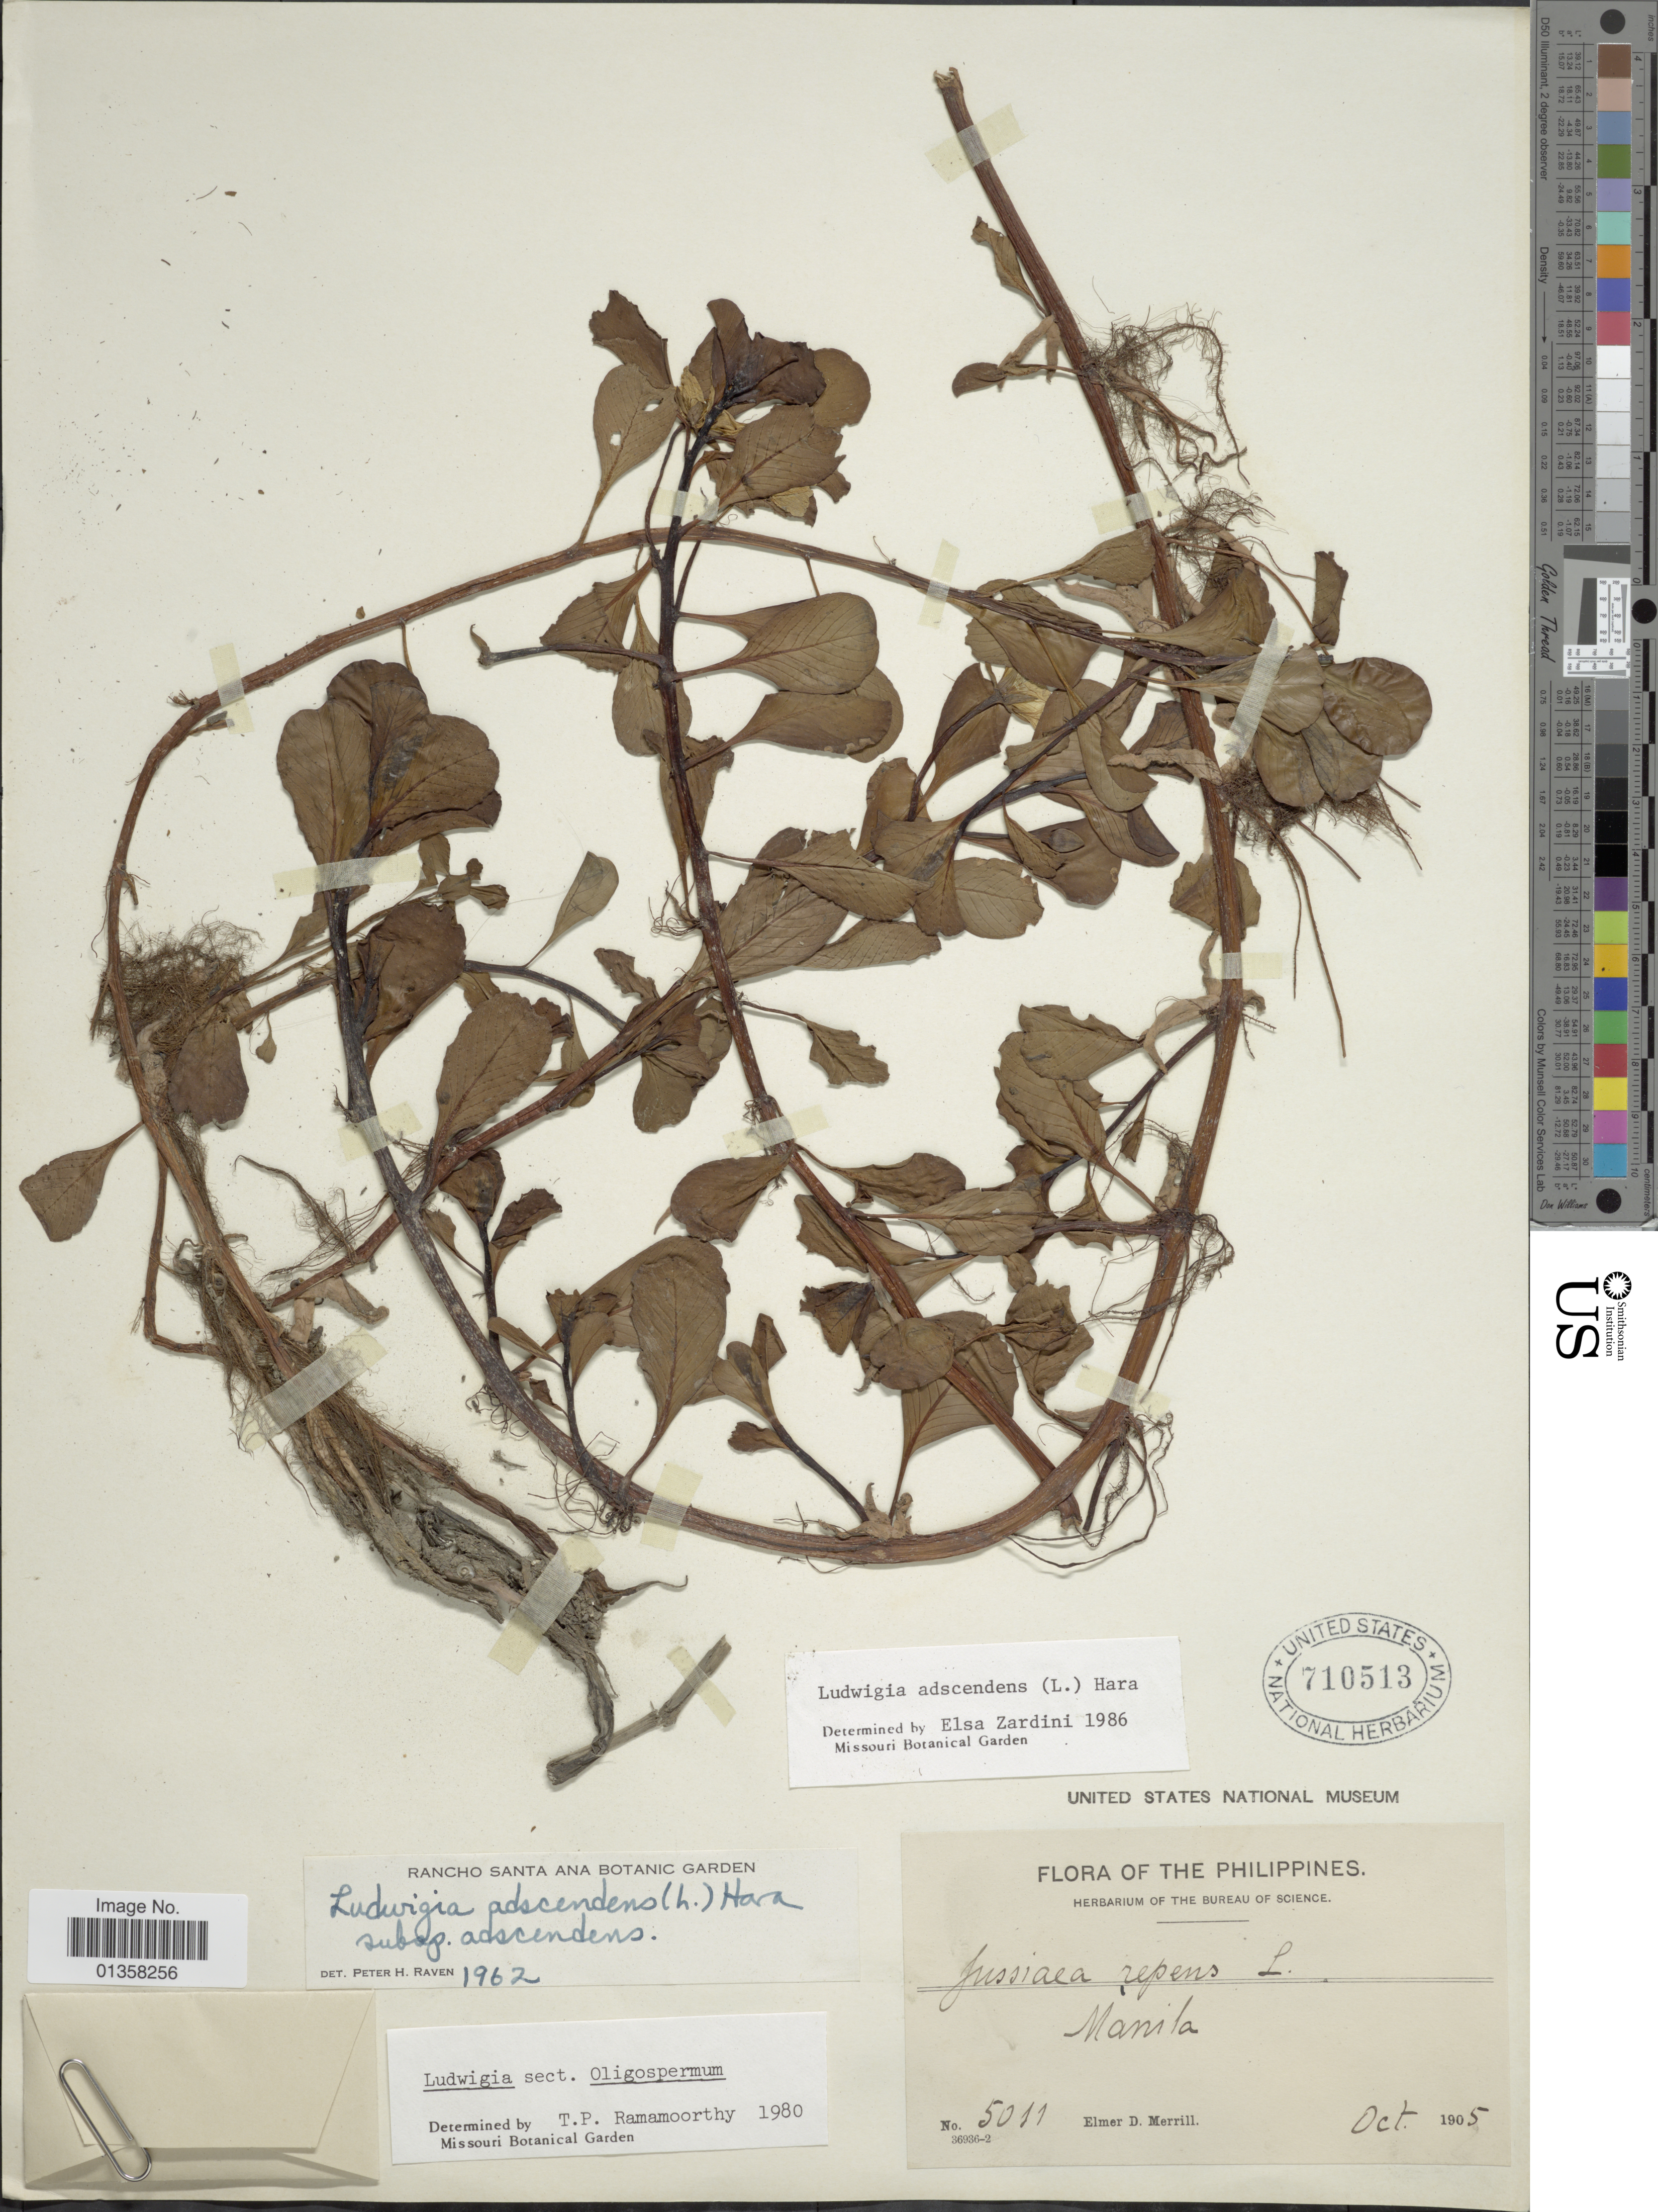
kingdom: Plantae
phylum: Tracheophyta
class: Magnoliopsida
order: Myrtales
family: Onagraceae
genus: Ludwigia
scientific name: Ludwigia adscendens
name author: (L.) H. Hara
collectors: E. D. Merrill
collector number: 5011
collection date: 1905-10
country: Philippines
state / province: National Capital Region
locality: Manila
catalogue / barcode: US 710513